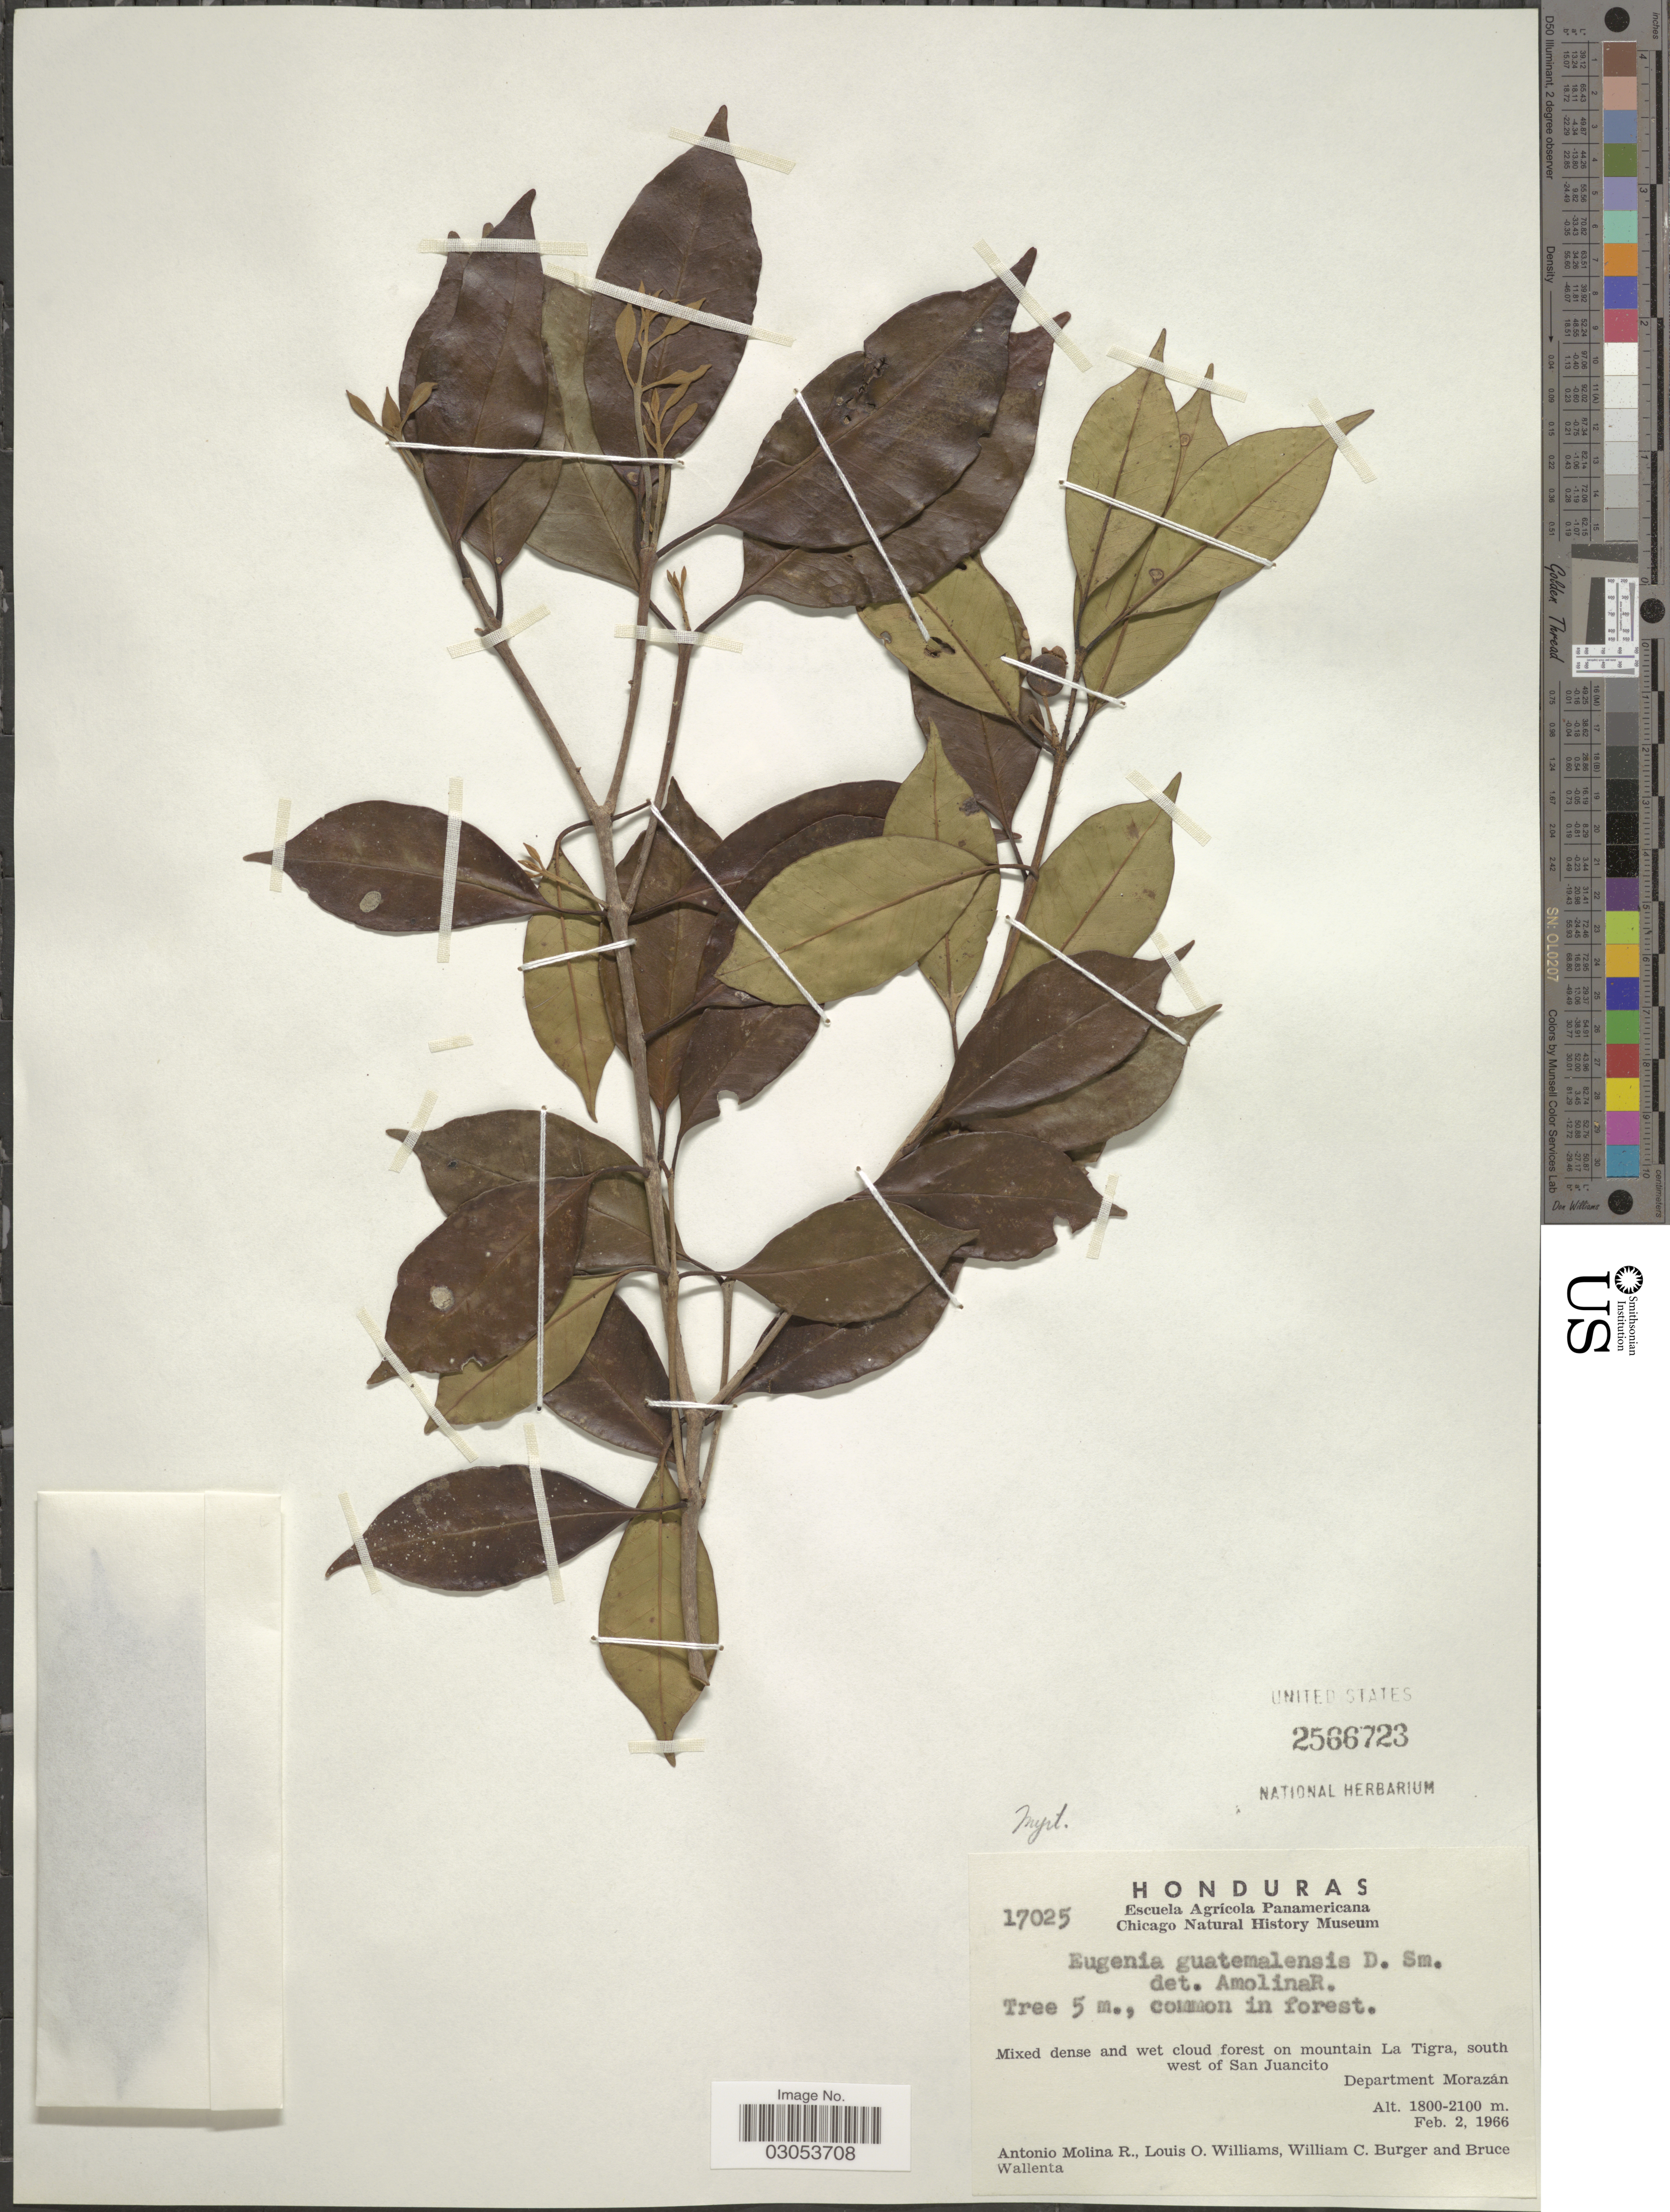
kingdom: Plantae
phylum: Tracheophyta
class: Magnoliopsida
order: Myrtales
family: Myrtaceae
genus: Eugenia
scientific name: Eugenia guatemalensis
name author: Donn. Sm.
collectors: A. Molina R., L. O. Williams, W. Burger & B. Wallenta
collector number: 17025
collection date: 1966-02-02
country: Honduras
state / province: Fco. Morazán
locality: Mixed dense and wet cloud forest on mountain La Tigra, south west of San Juancito, Department Morazán.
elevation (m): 1800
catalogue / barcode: US 2566723